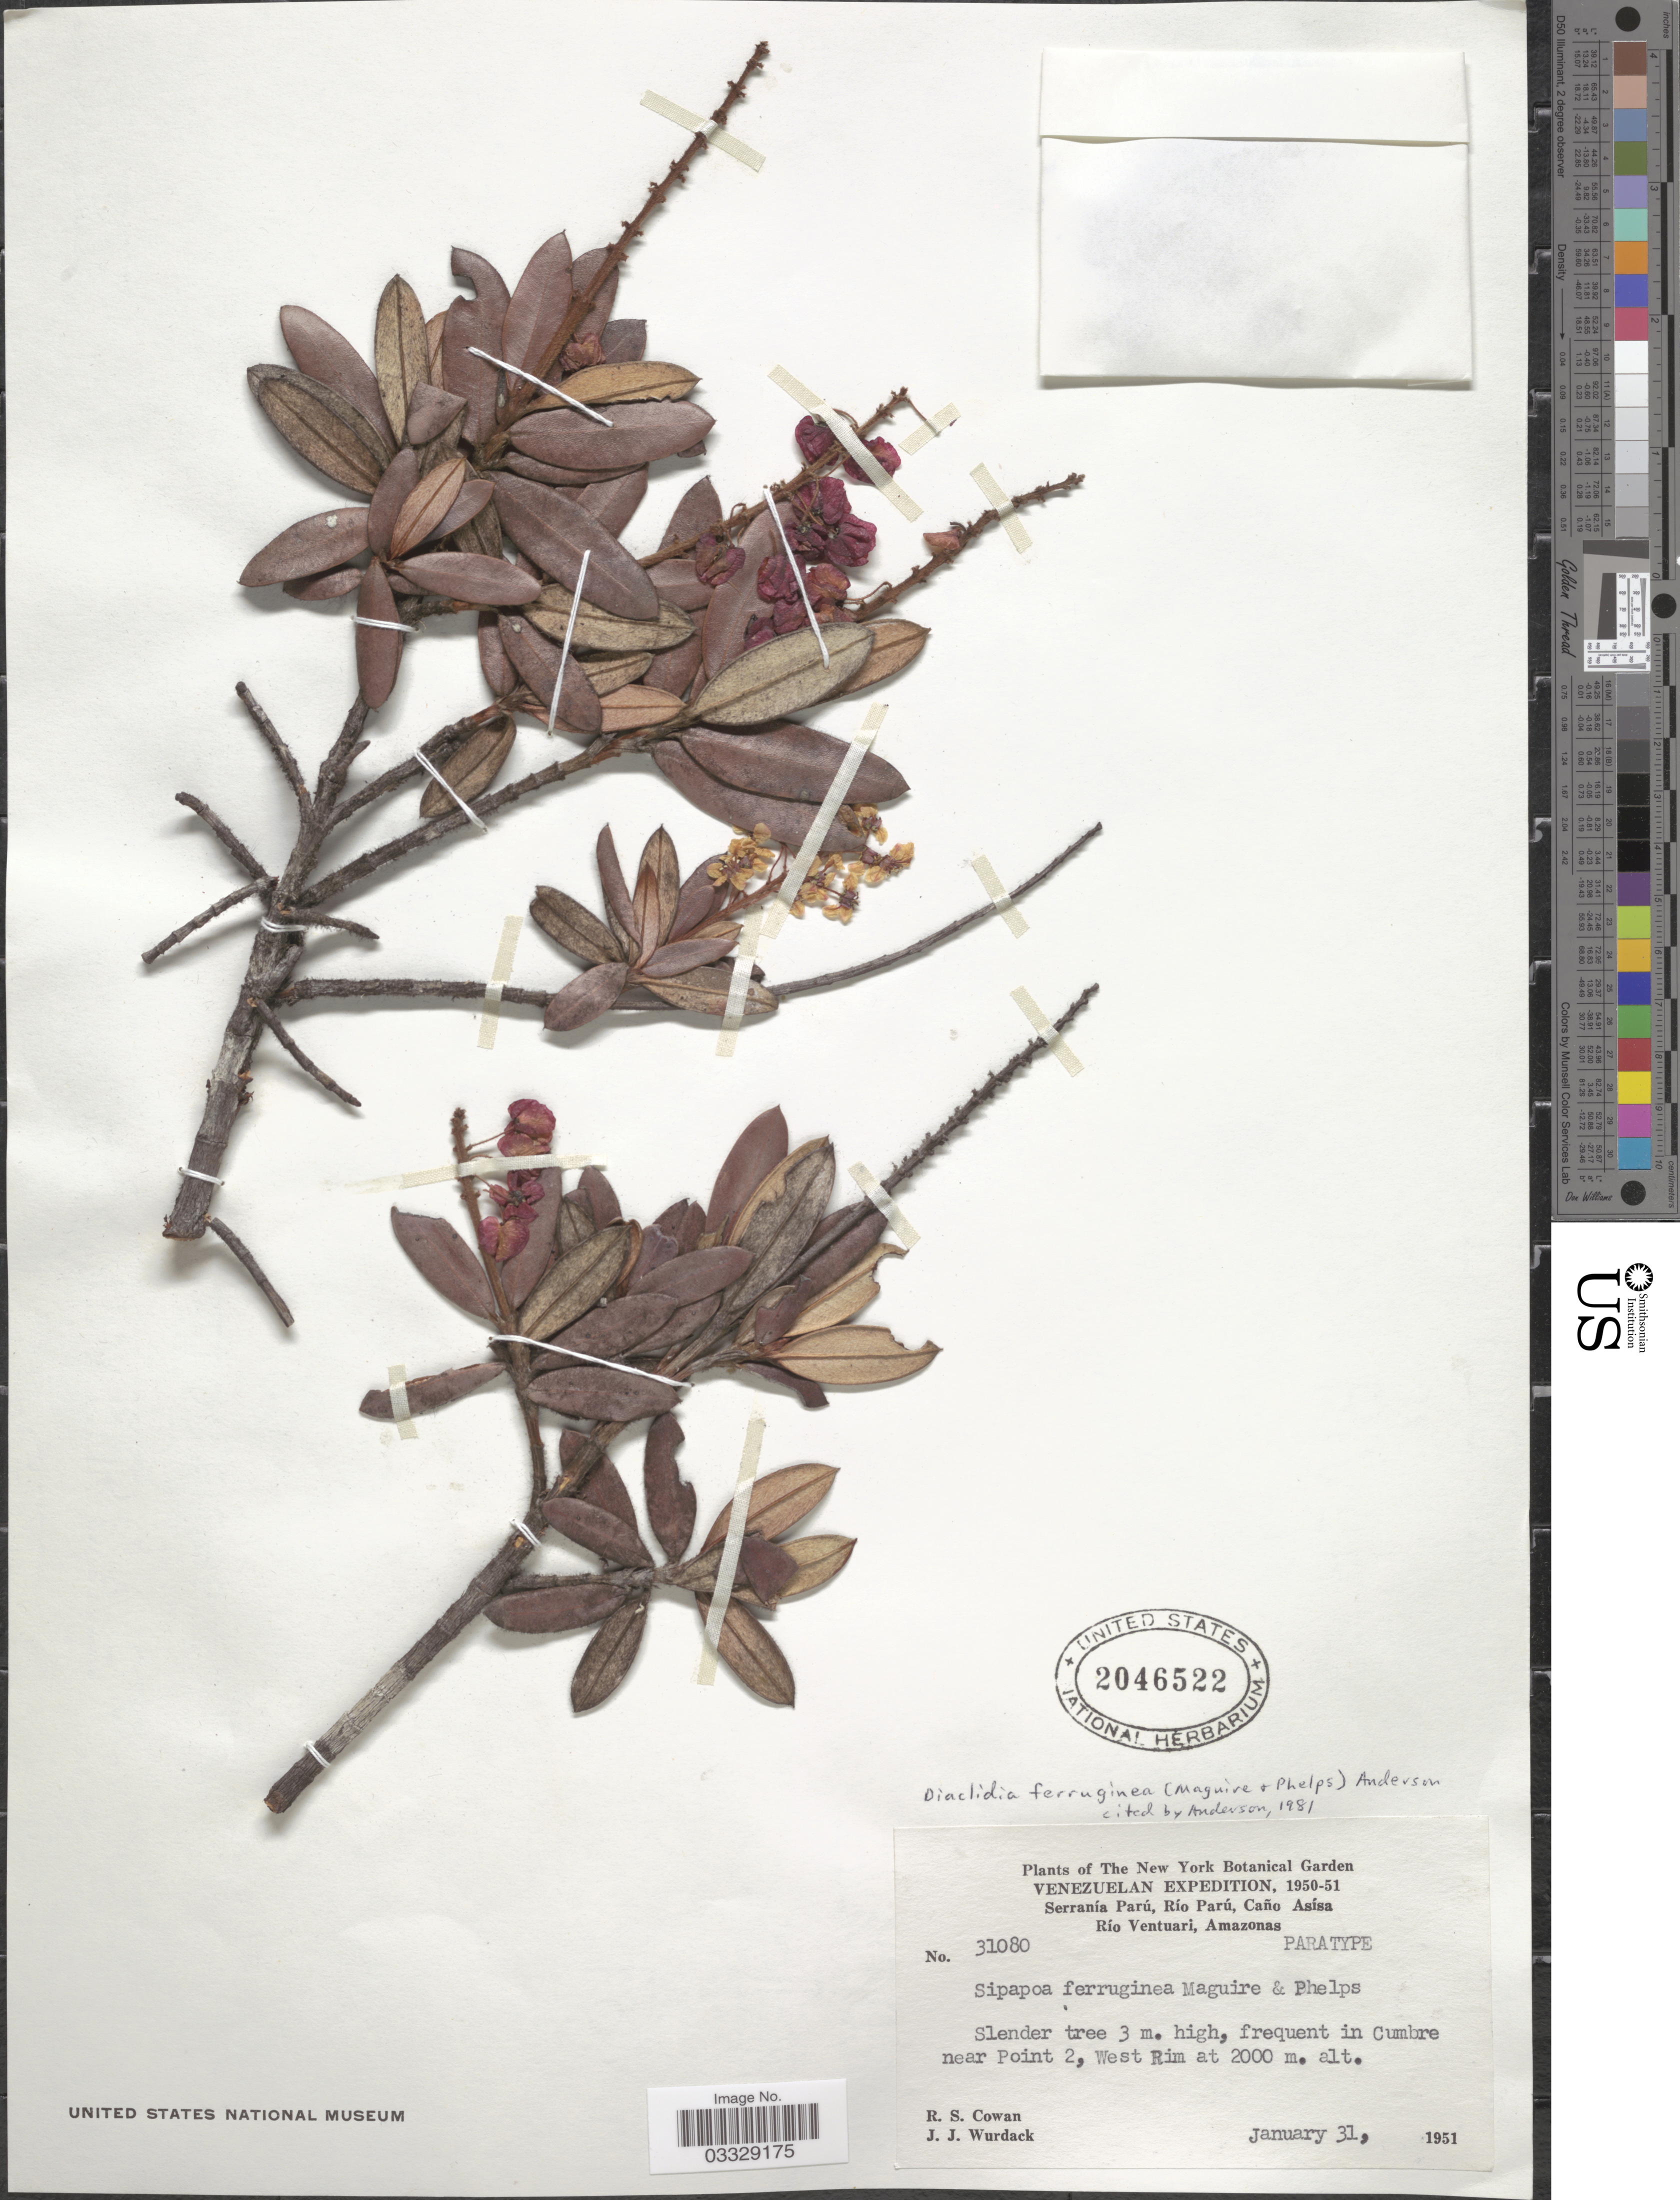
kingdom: Plantae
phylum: Tracheophyta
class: Magnoliopsida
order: Malpighiales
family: Malpighiaceae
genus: Diacidia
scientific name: Diacidia ferruginea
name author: (Maguire & K.D. Phelps) W.R. Anderson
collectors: R. S. Cowan & J. J. Wurdack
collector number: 31080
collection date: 1951-01-31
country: Venezuela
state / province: Amazonas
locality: Serranía, Parú, Río Parú, Caño Asísa. Río Ventuari. Frequent in Cumbre near Point 2, West Rim.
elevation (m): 2000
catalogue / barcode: US 2046522